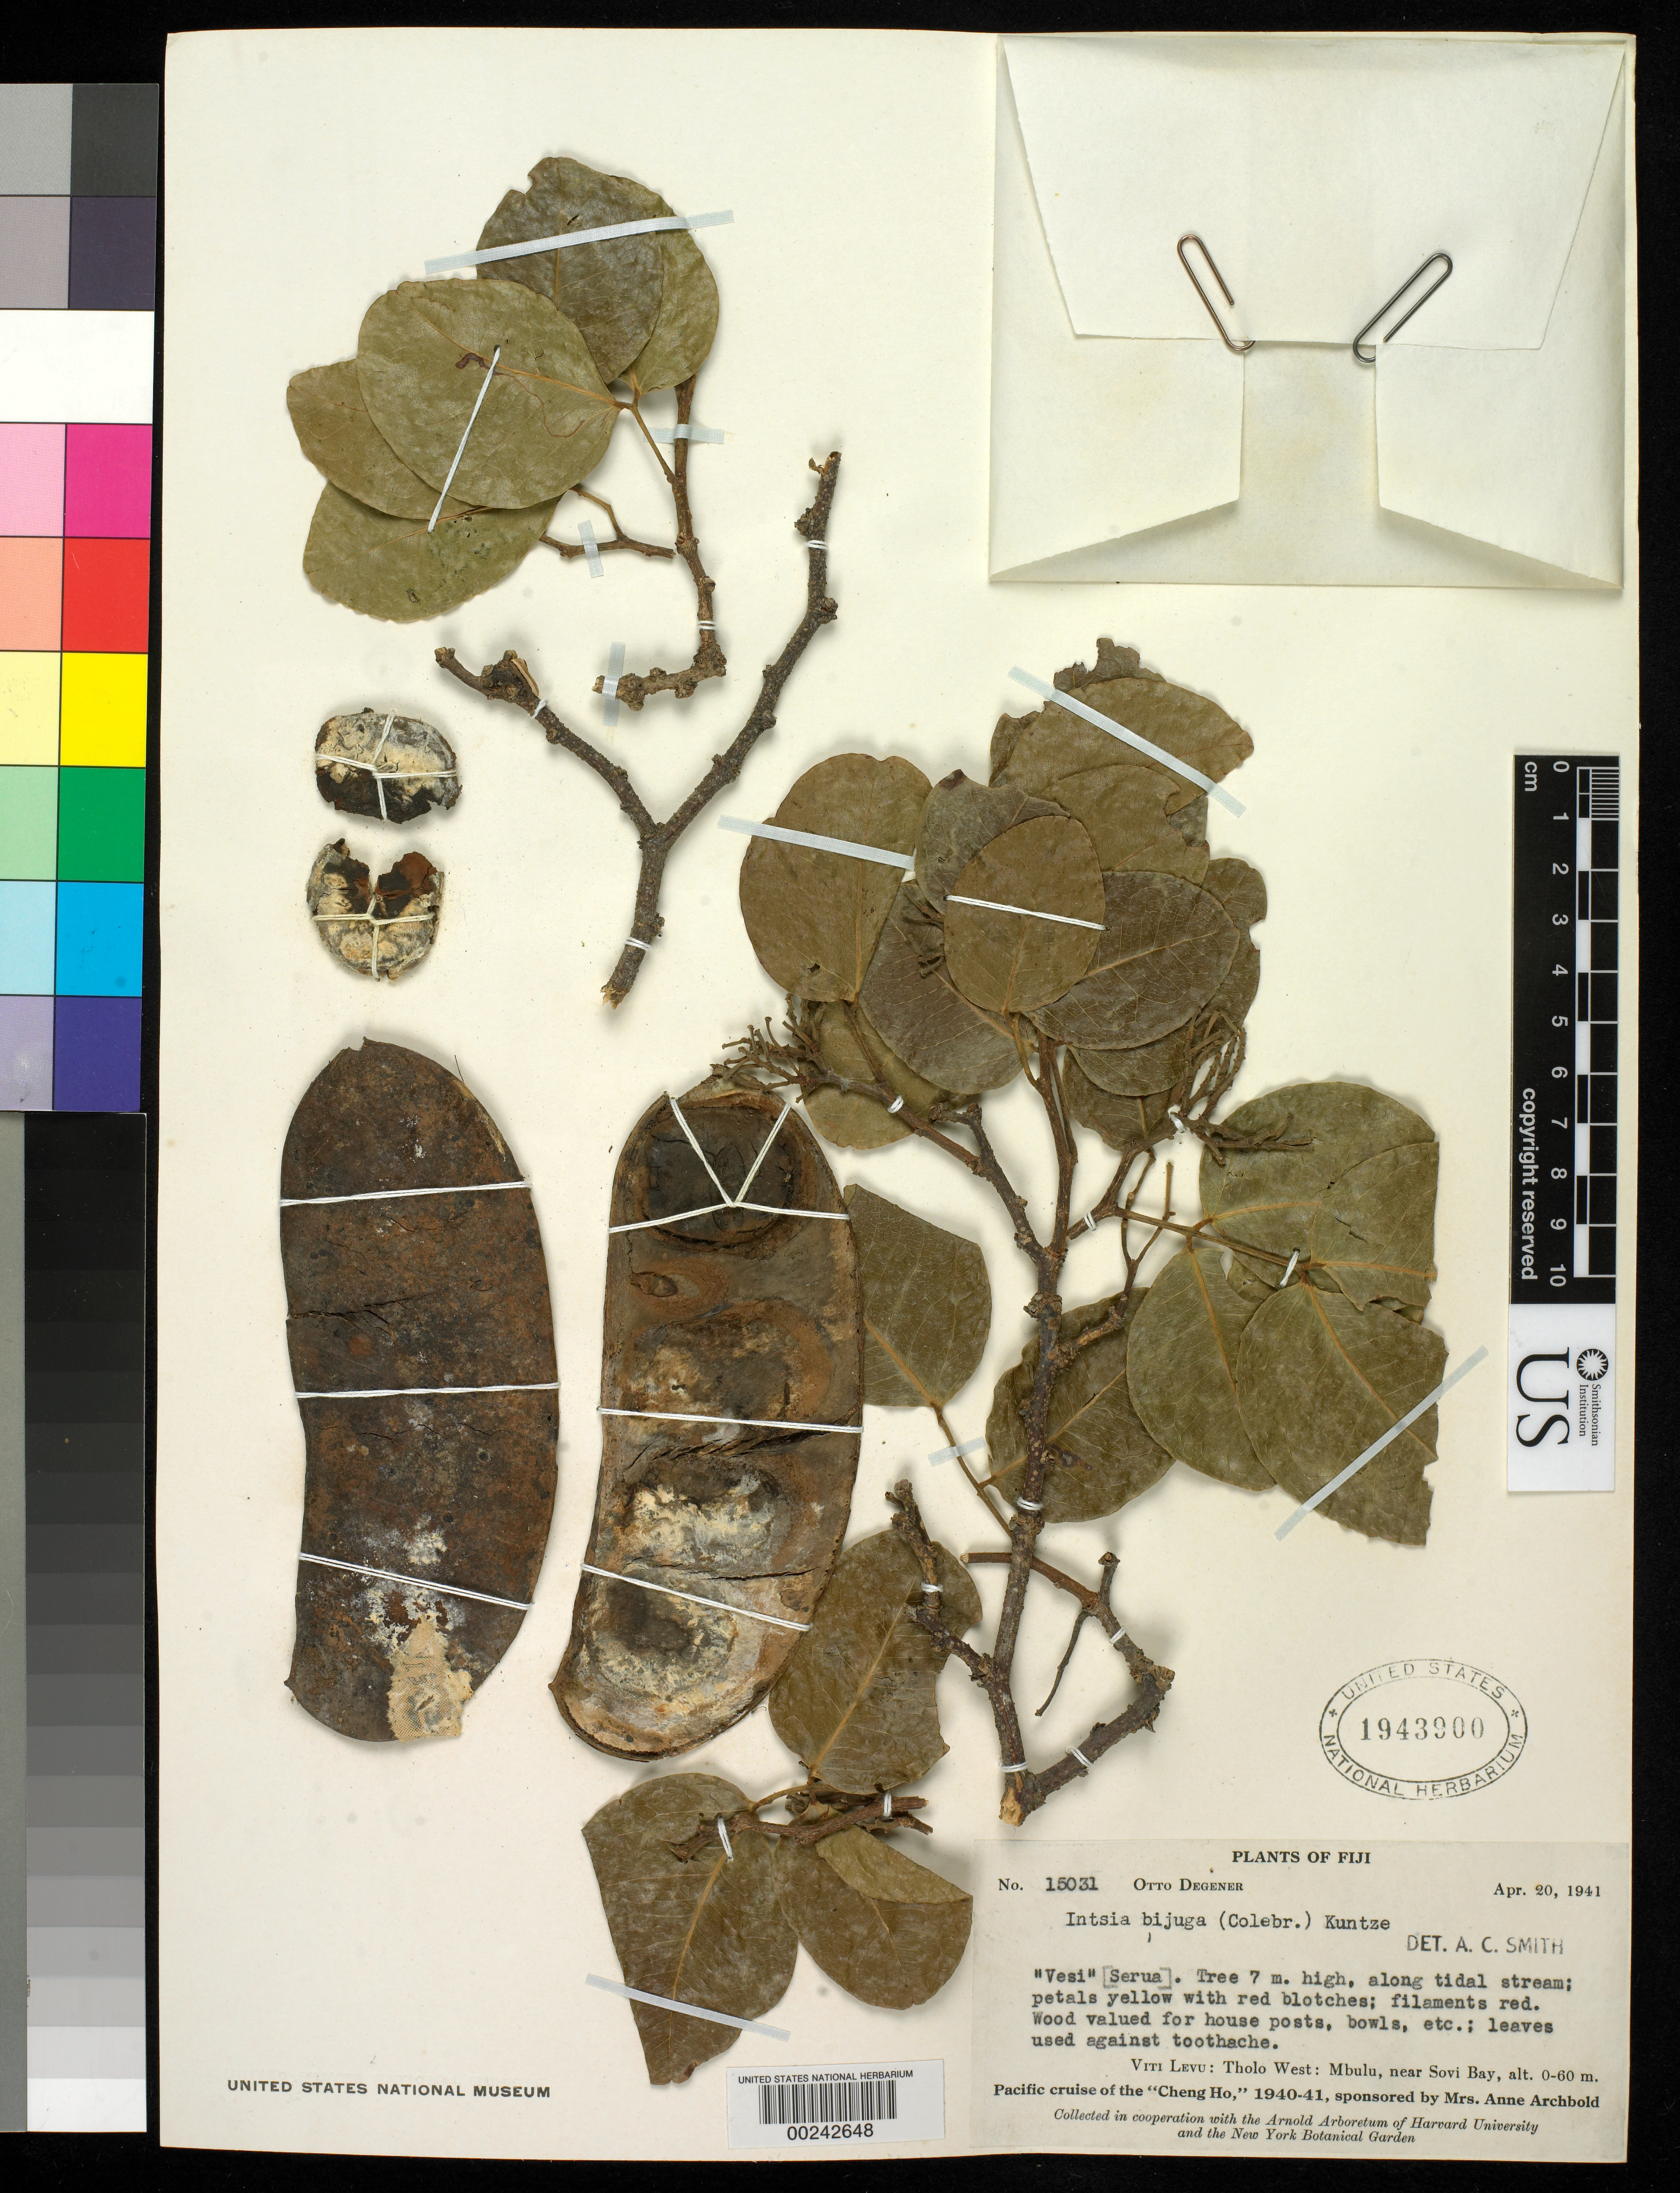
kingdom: Plantae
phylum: Tracheophyta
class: Magnoliopsida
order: Fabales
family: Fabaceae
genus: Intsia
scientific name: Intsia bijuga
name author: (Colebr.) Kuntze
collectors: O. Degener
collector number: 15031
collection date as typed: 20 Apr 1941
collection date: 1941-04-20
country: Fiji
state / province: Western Division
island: Viti Levu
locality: Tholo west; mbulu, near sovi bay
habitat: Along tidal streams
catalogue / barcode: US 1943900